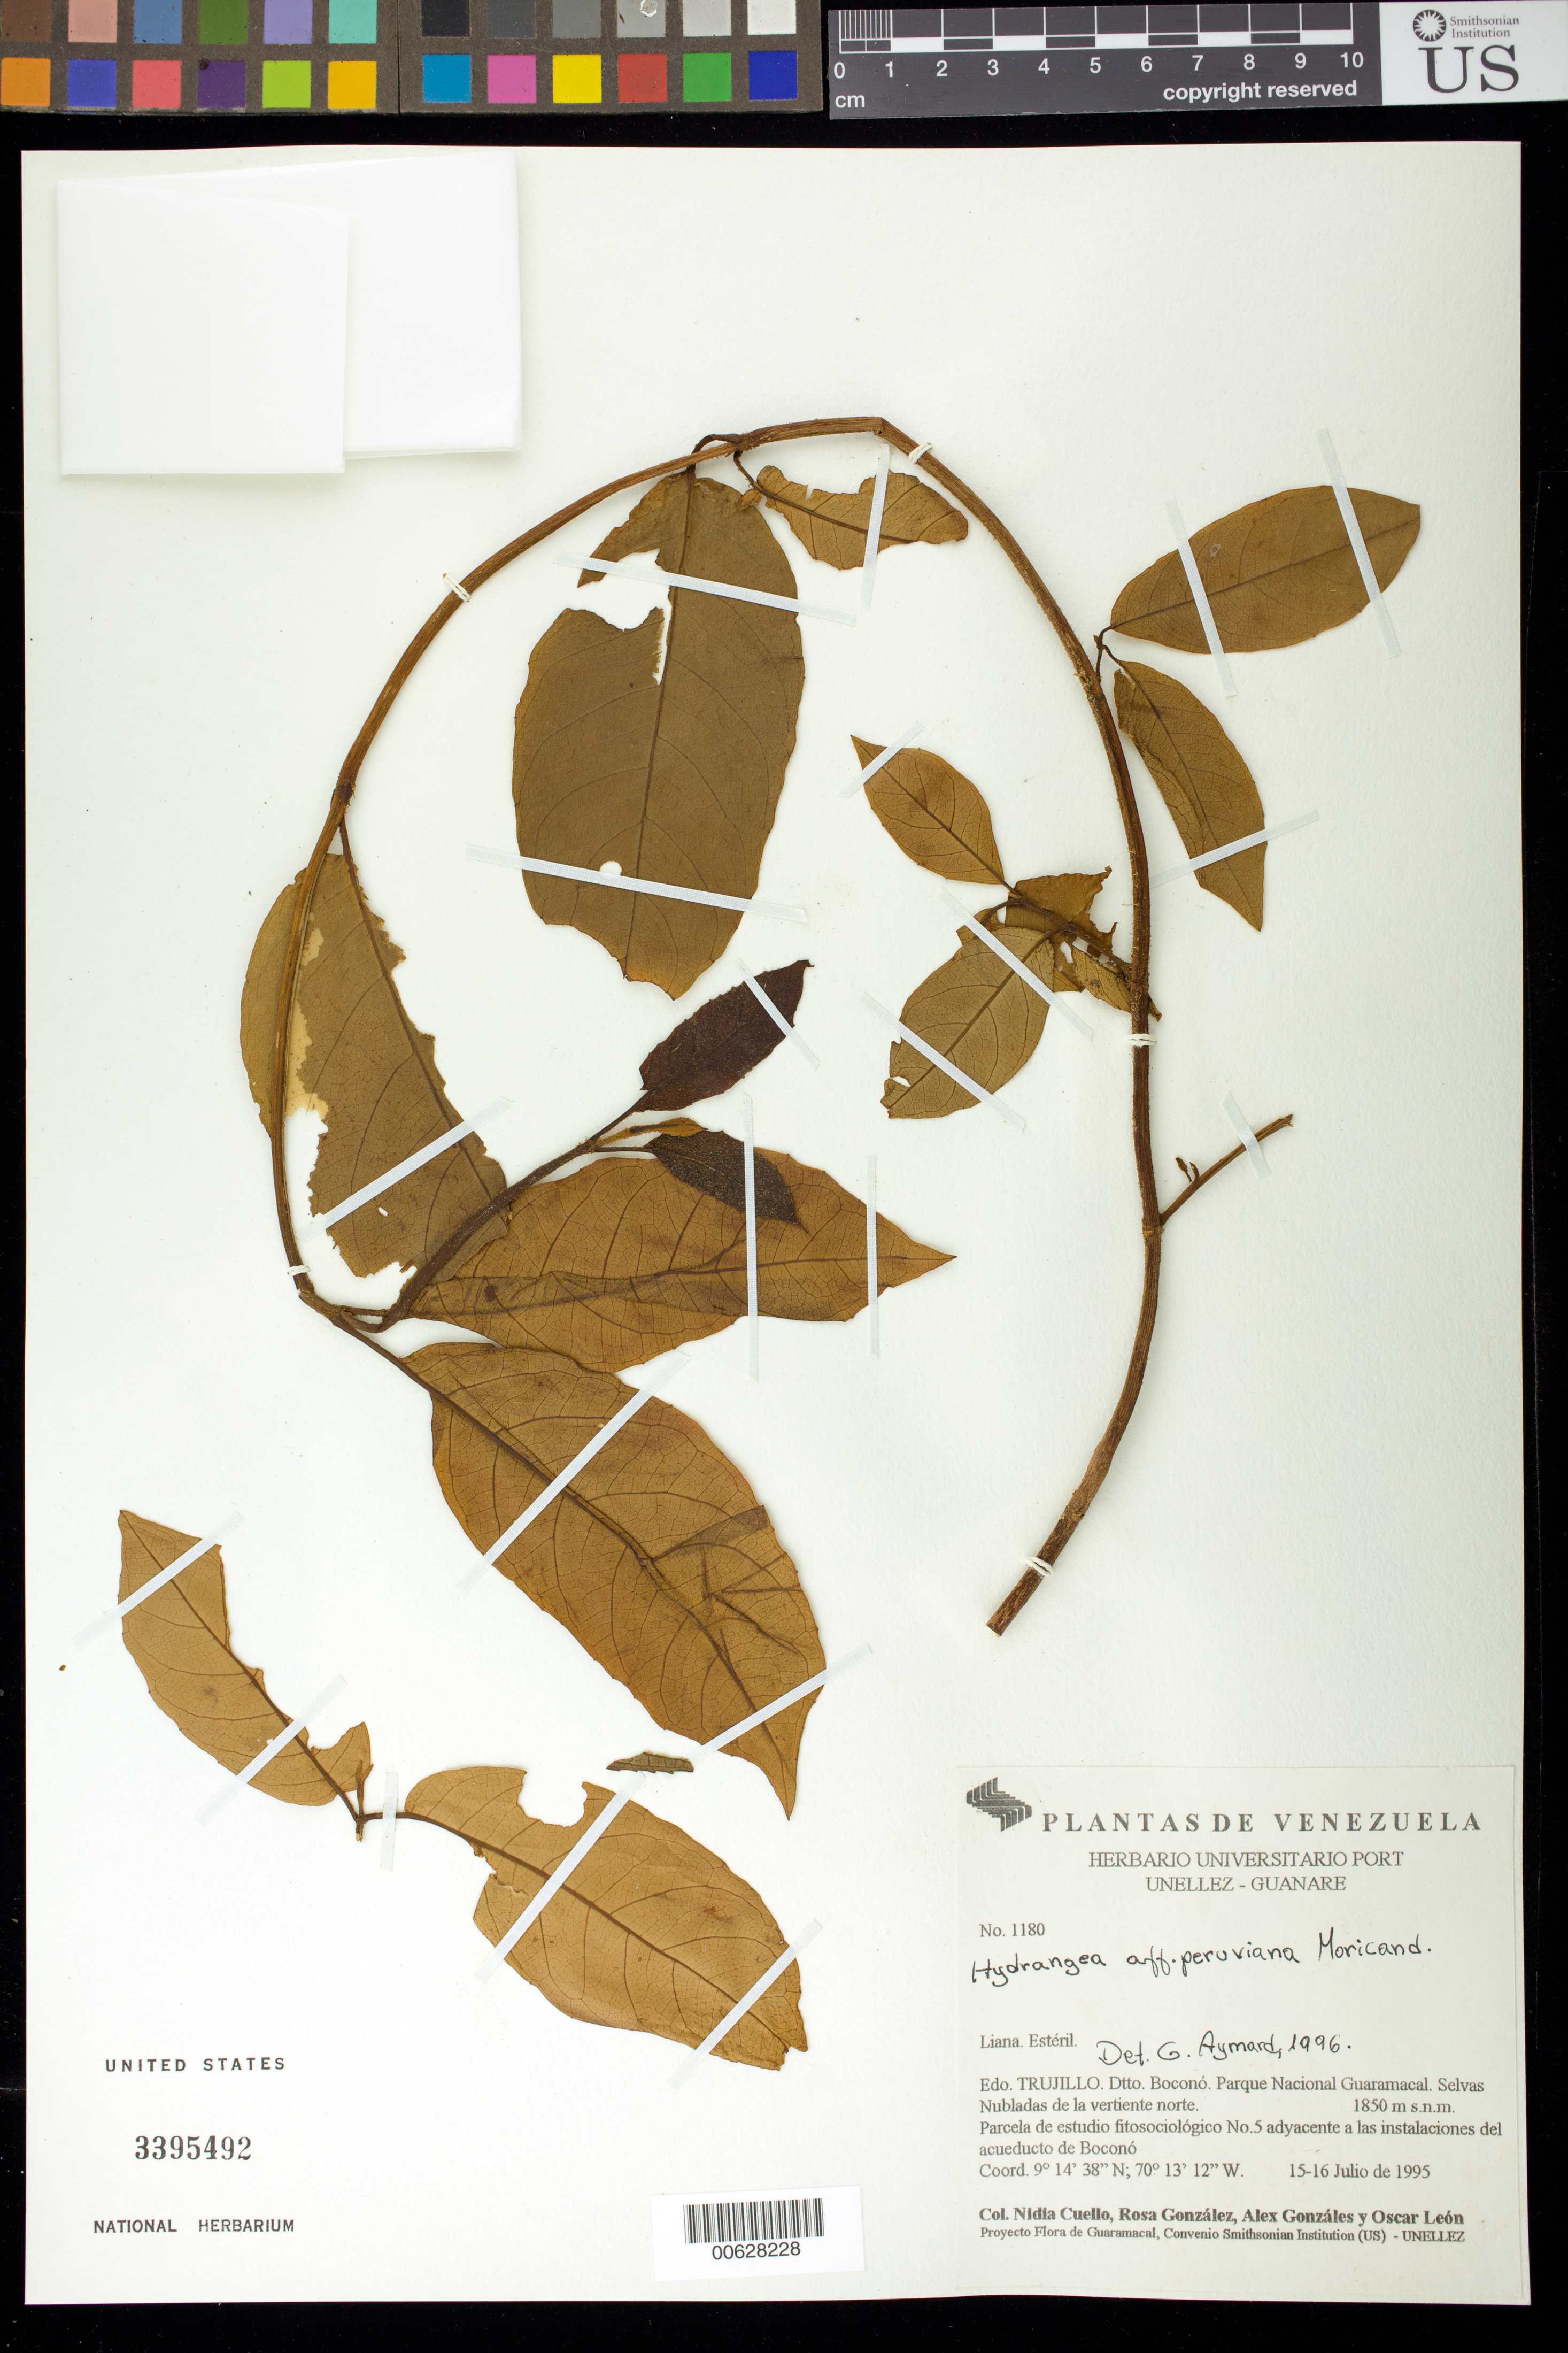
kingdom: Plantae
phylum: Tracheophyta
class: Magnoliopsida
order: Cornales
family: Hydrangeaceae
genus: Hydrangea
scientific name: Hydrangea peruviana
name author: Moric.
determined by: Aymard C., G. A., (PORT), Univ. Nac. Exp. de los Llanos Ezequiel Zamora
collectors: N. L. Cuello, R. González, A. Gonzáles & O. León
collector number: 1180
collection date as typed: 15 Jul 1995 to 16 Jul 1995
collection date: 1995-07-15/1995-07-16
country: Venezuela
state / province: Trujillo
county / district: Boconó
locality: Parque Nacional Guaramacal. Vertiente N, adyacente al puesto de guardaparques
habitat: Selvas nublados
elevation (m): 1850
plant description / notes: MO, PORT, US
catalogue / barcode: US 3395492